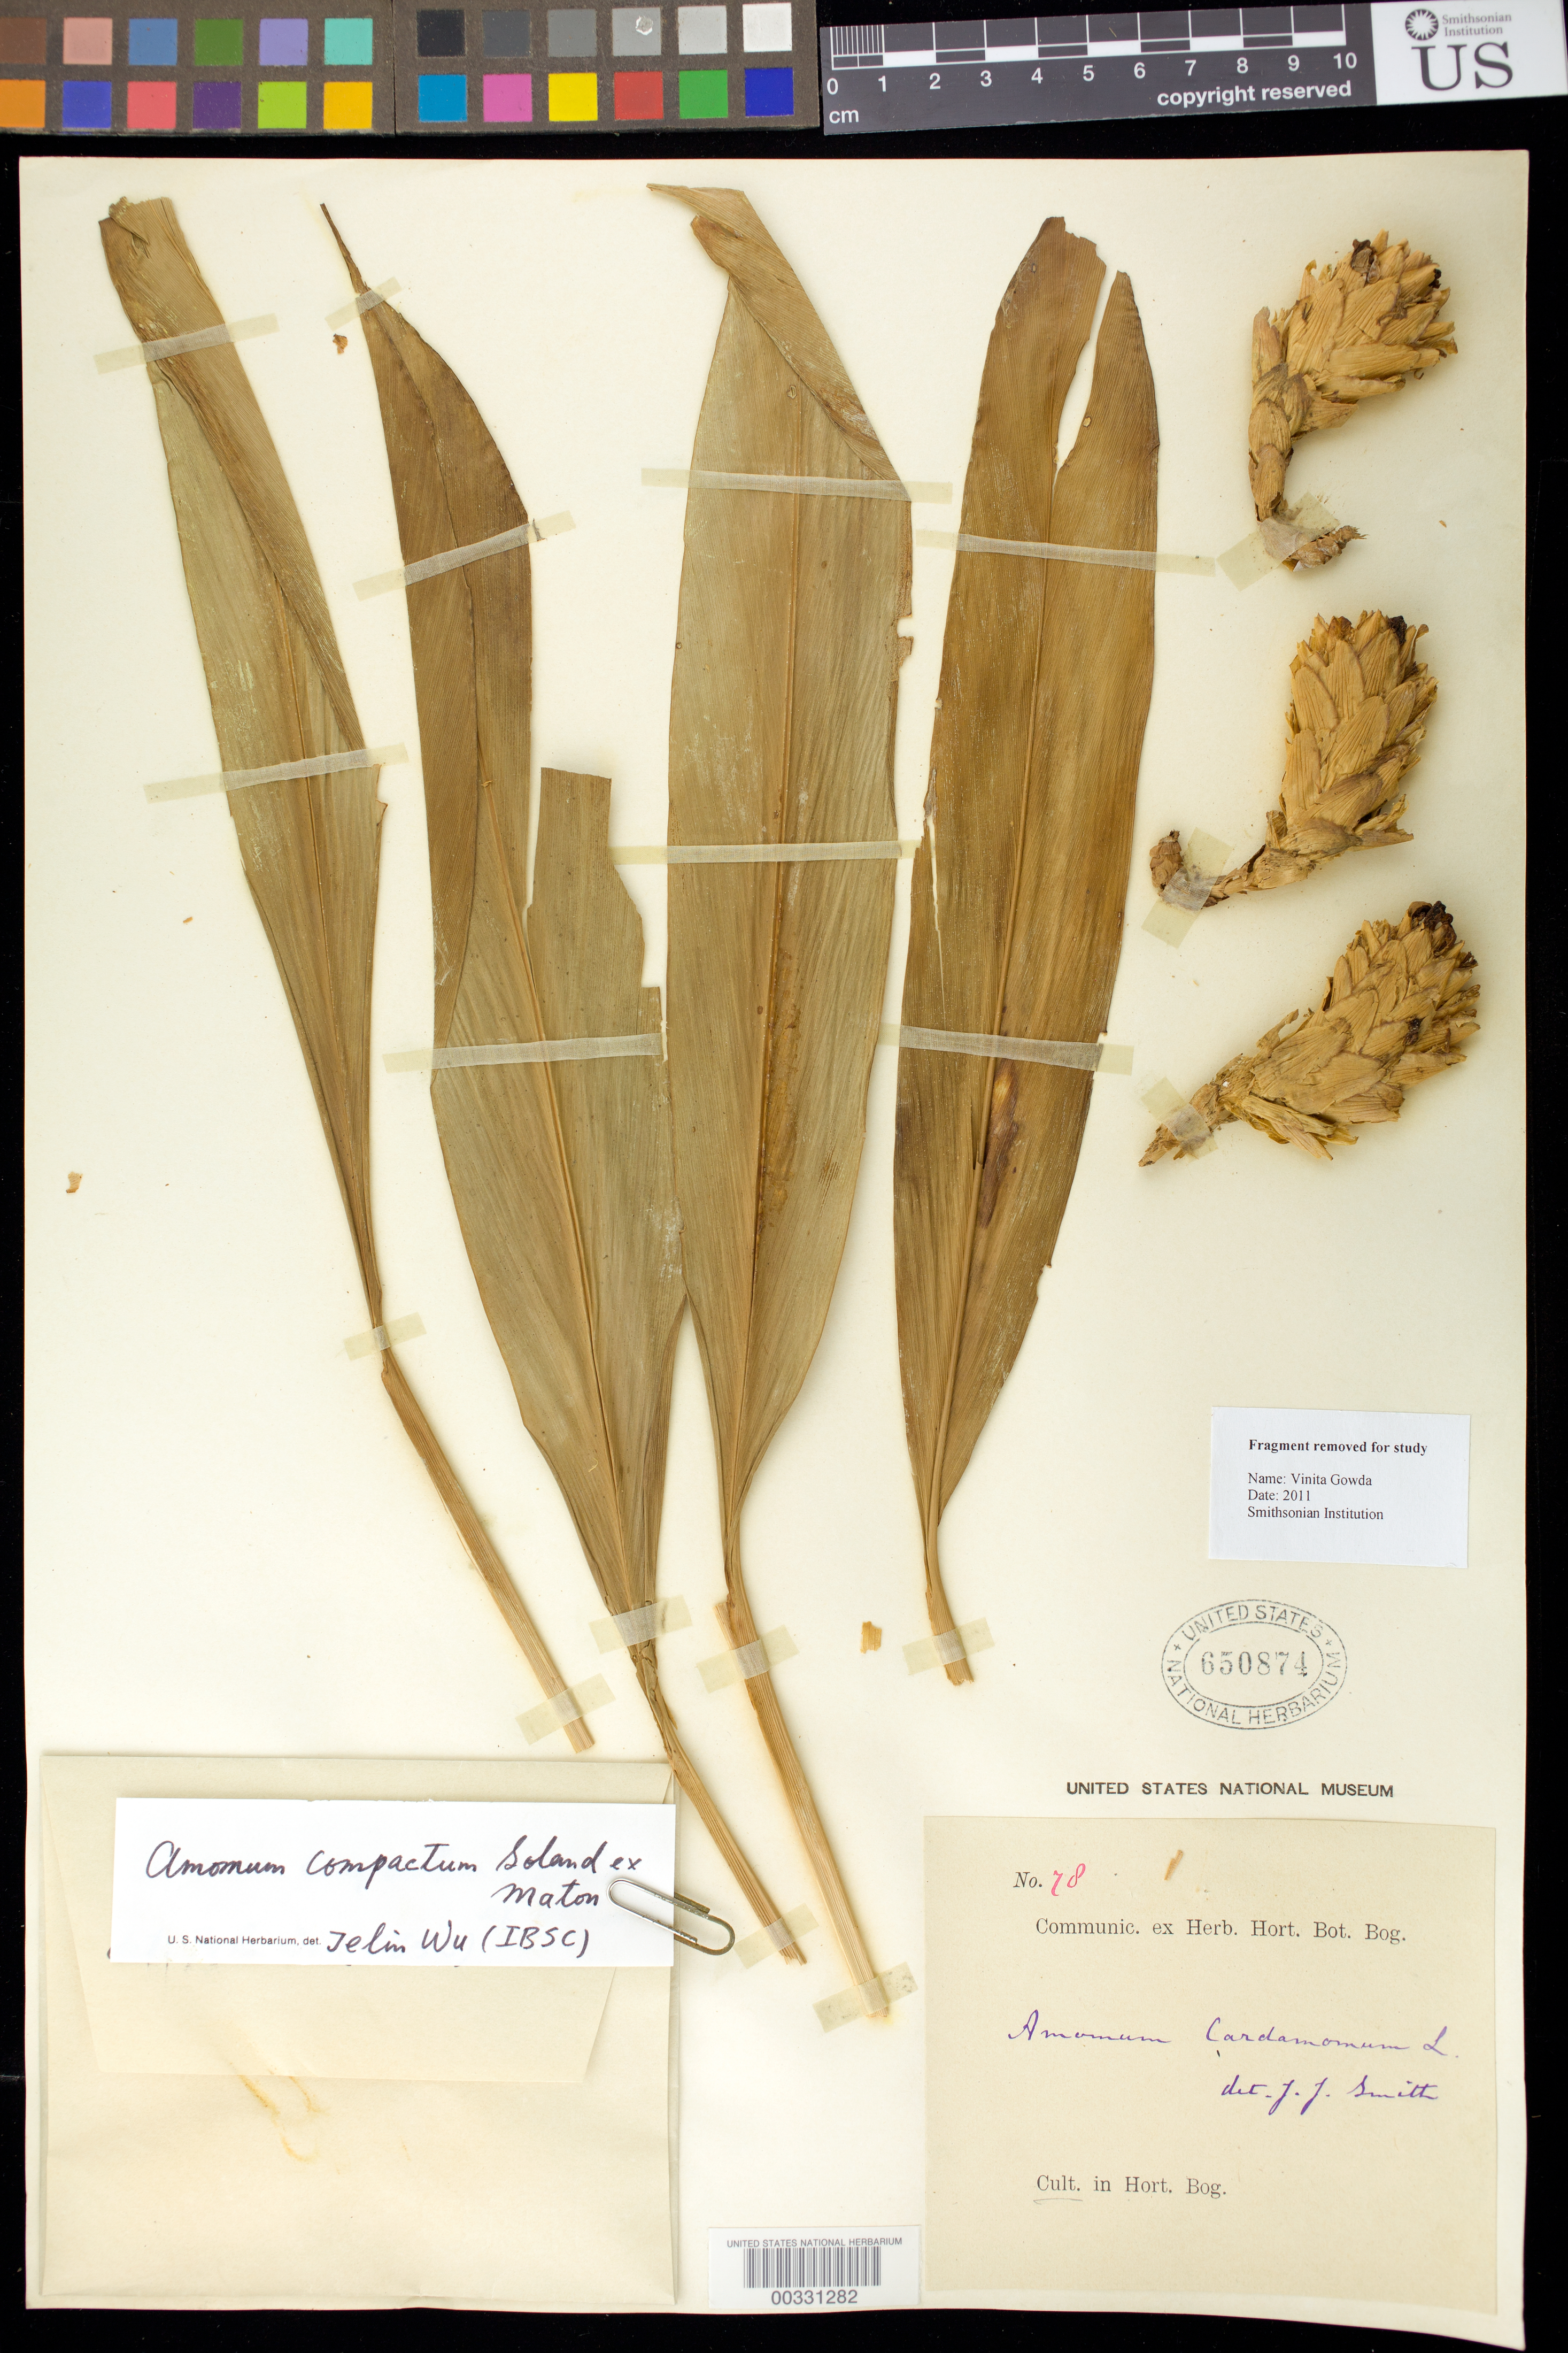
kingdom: Plantae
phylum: Tracheophyta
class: Liliopsida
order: Zingiberales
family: Zingiberaceae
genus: Amomum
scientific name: Amomum compactum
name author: Sol. ex Maton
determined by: Wu, Te-Ling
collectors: F. R. Fosberg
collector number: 78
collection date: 1946-08-19/1946-08-21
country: Micronesia, Federated States of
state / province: Kosrae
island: Lelu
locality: Lela (Lele) Harbor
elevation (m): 1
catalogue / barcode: US 650874